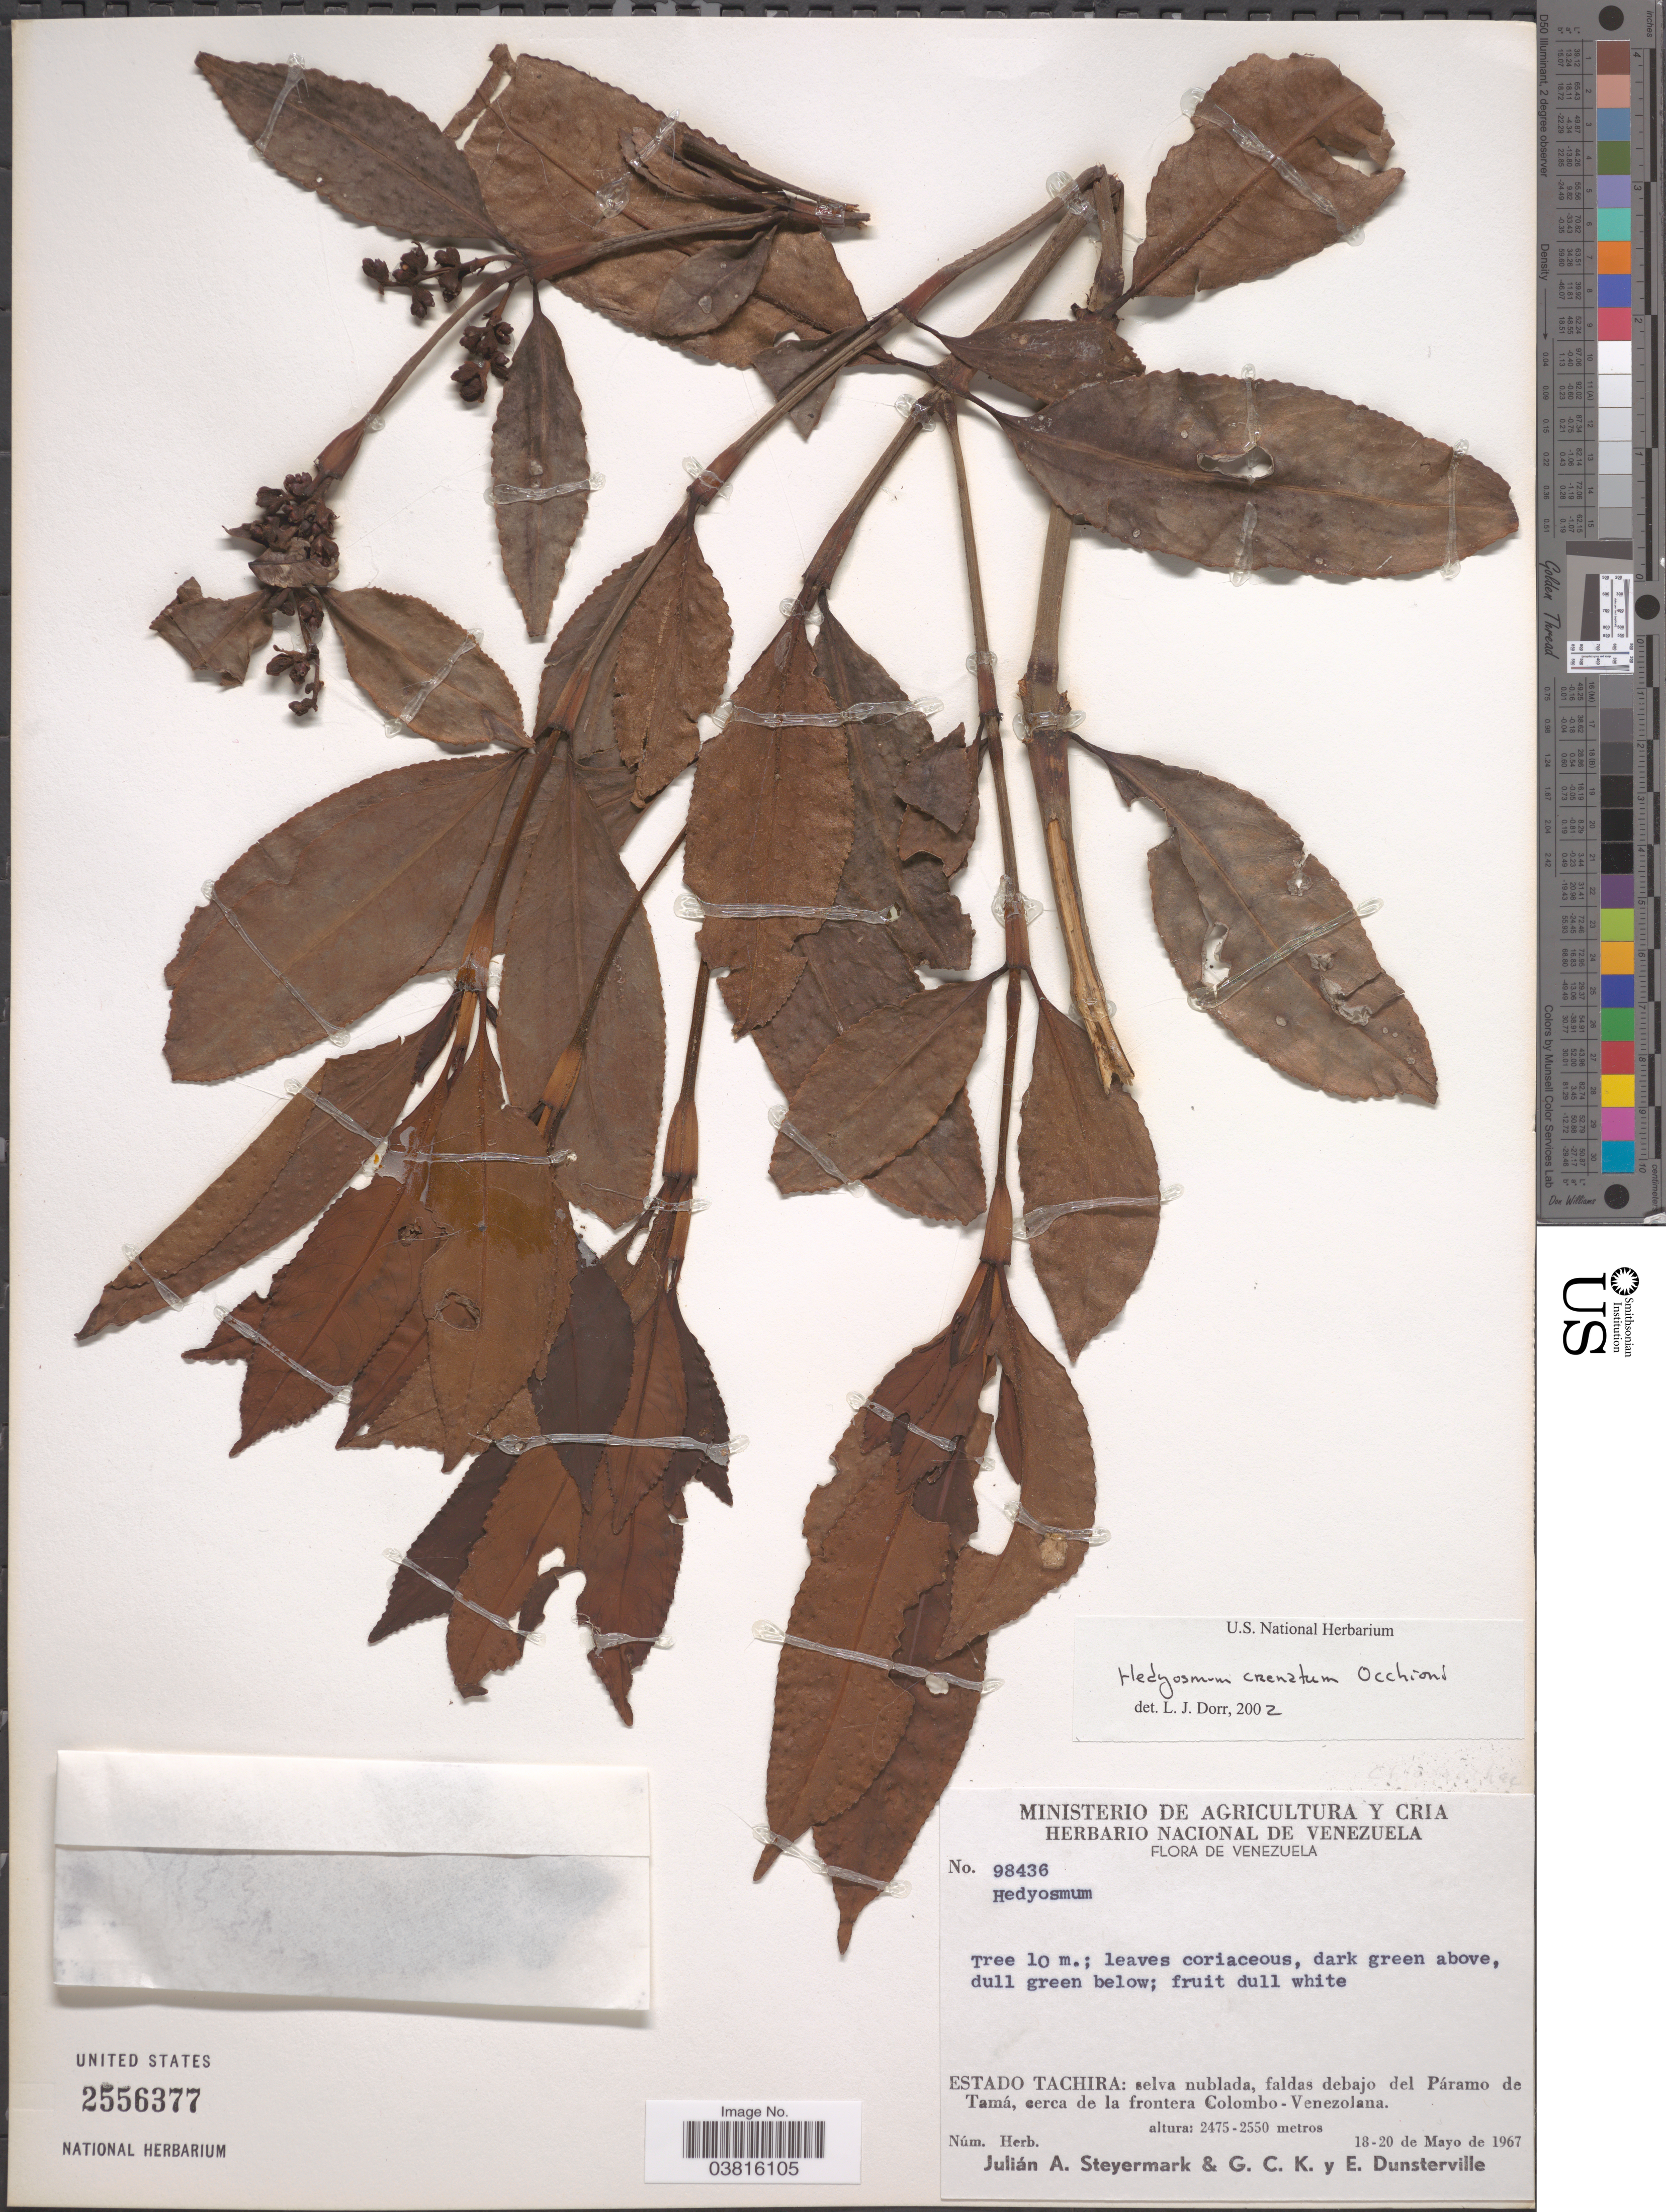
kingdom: Plantae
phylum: Tracheophyta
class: Magnoliopsida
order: Chloranthales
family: Chloranthaceae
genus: Hedyosmum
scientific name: Hedyosmum crenatum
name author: Occhioni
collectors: J. Steyermark, G. C. K. Dunsterville & E. Dunsterville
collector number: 98436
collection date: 1967-05-18/1967-05-20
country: Venezuela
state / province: Tachira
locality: Selva nublada, faldas debajo del Páramo de Tamá, cerca de la frontera Colombo-Venezolana.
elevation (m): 2475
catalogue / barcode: US 2556377